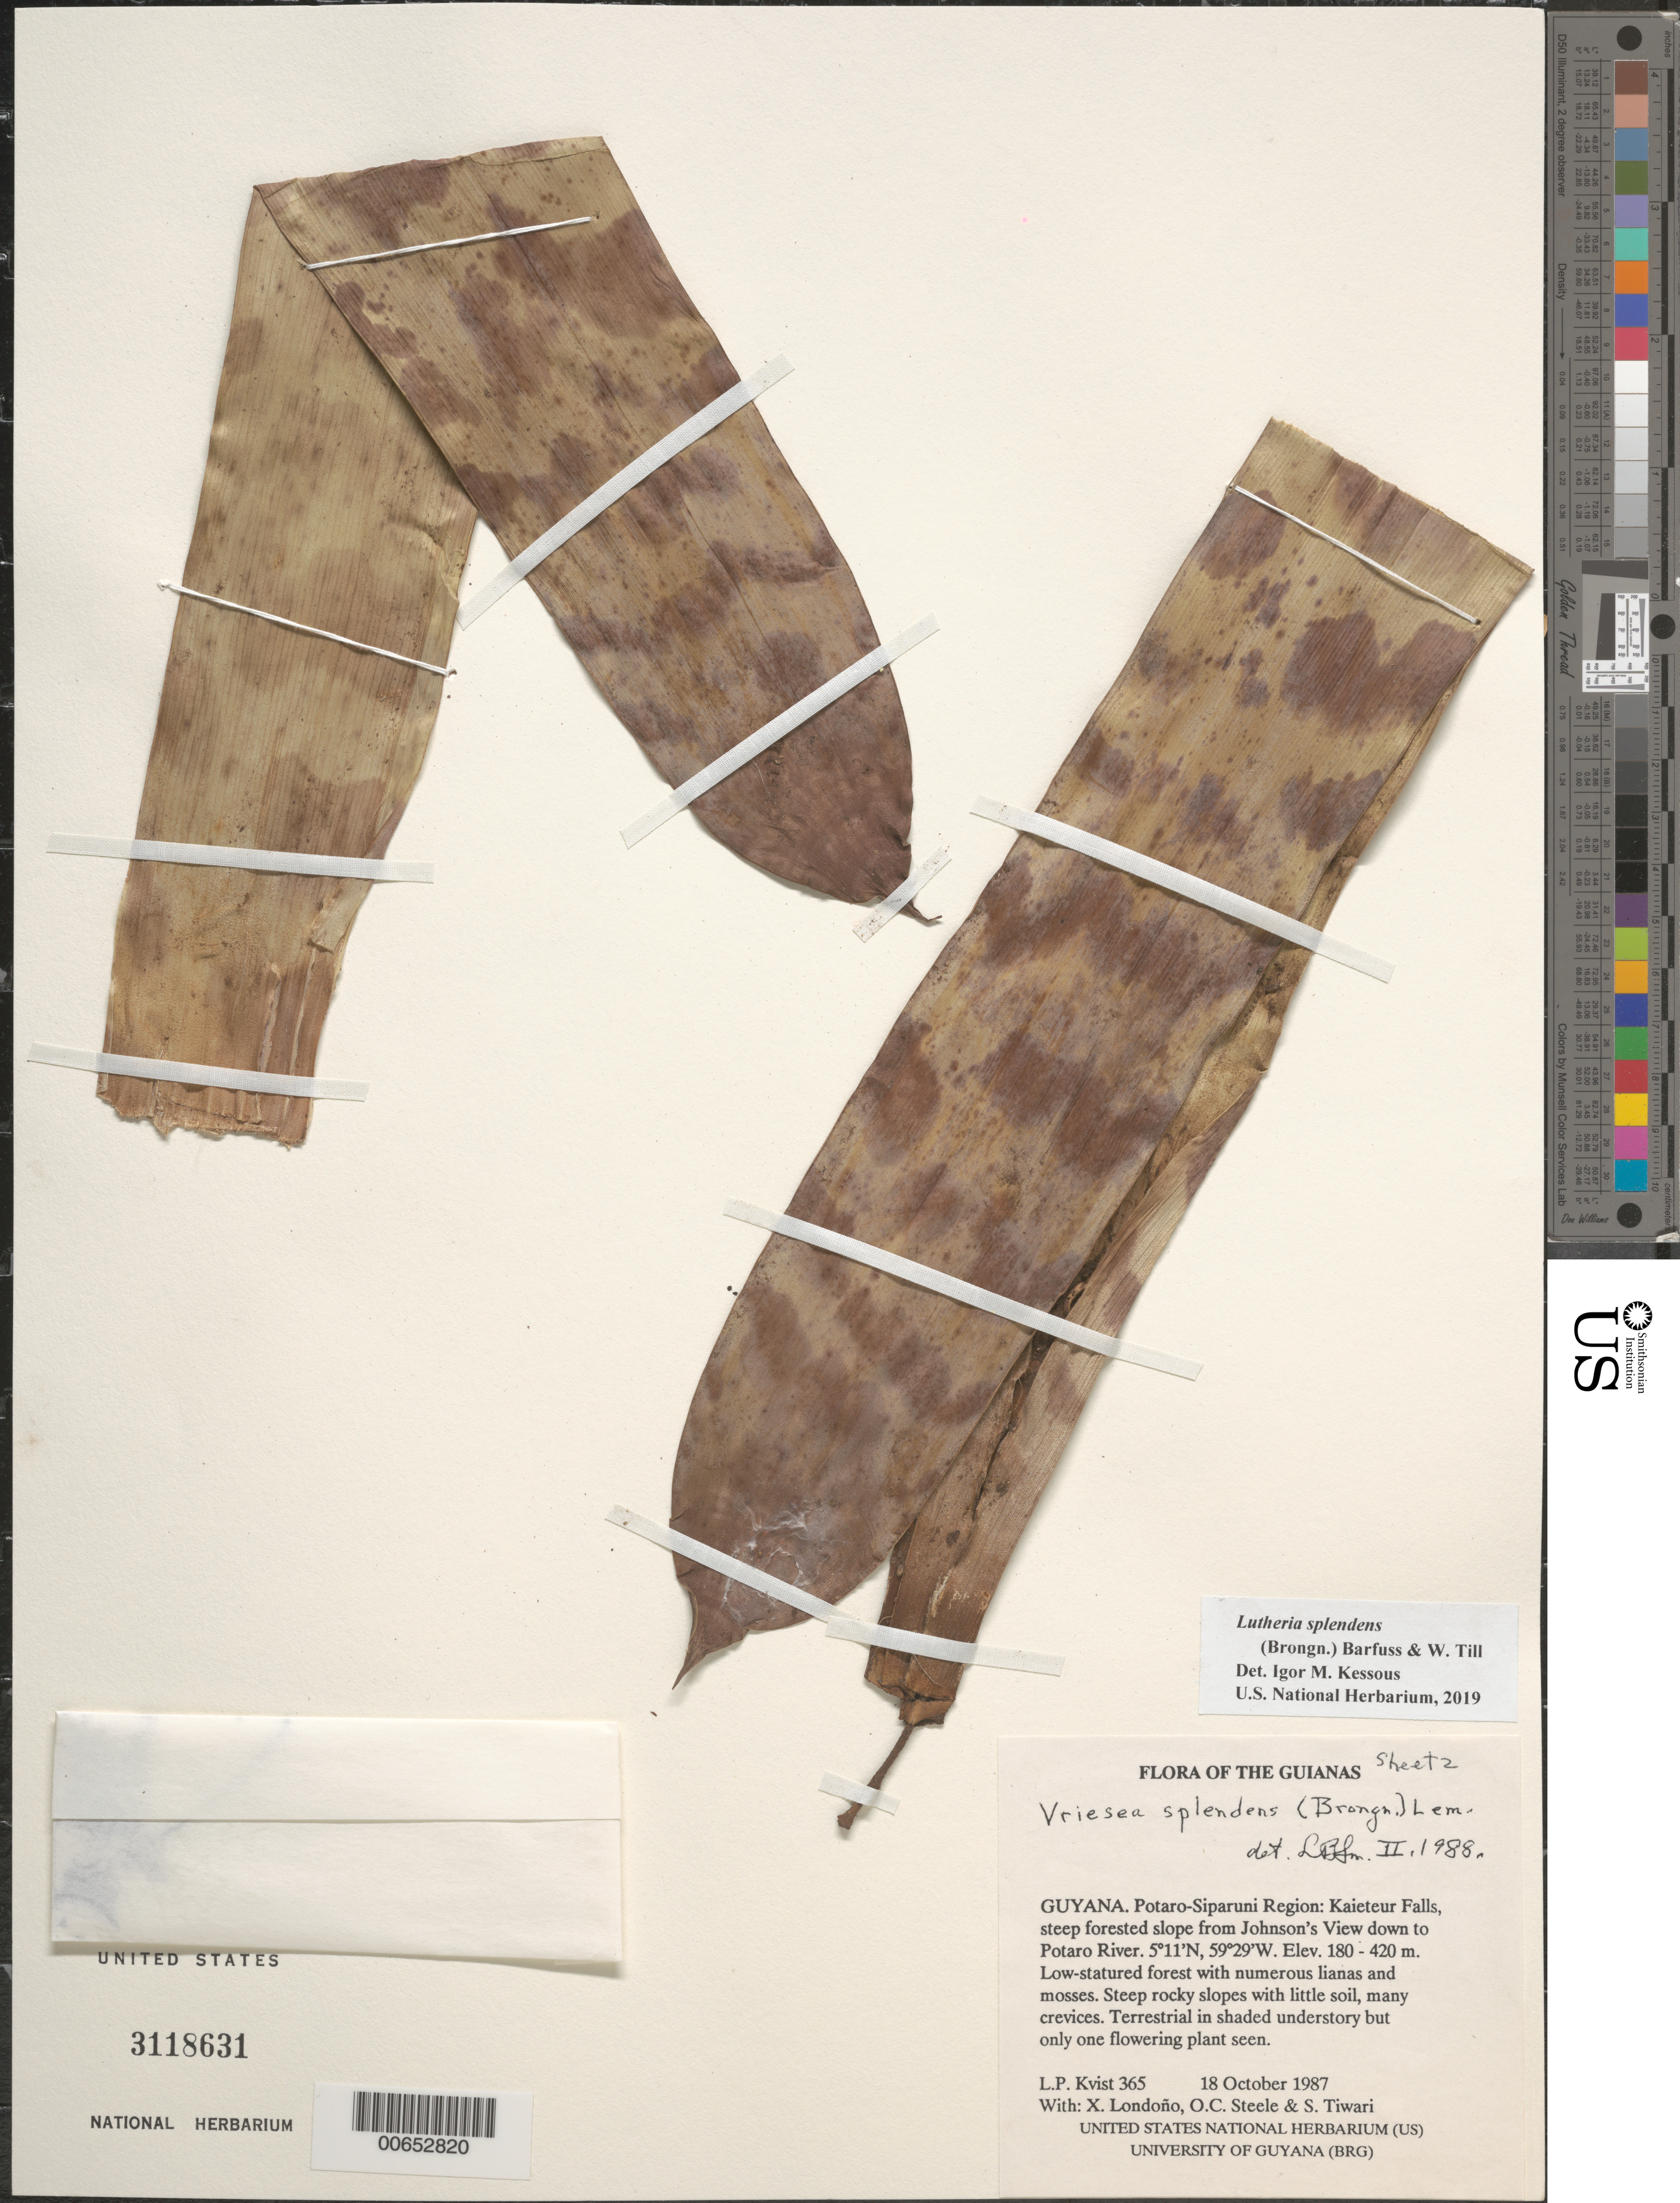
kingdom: Plantae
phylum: Tracheophyta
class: Liliopsida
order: Poales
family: Bromeliaceae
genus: Lutheria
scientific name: Lutheria splendens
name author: (Brongn.) W. Till & Barfuss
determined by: Kessous, Igor M.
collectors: L. P. Kvist, X. Londoño, O. C. Steele & S. Tiwari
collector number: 365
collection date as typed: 18 October 1987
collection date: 1987-10-18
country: Guyana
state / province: Potaro-Siparuni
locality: Kaieteur Falls, from Johnson's View down to Potaro River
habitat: Low-statured forest with numerous lianas and mosses. Steep rocky slopes with little soil, many crevices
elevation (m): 180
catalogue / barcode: US 3118631